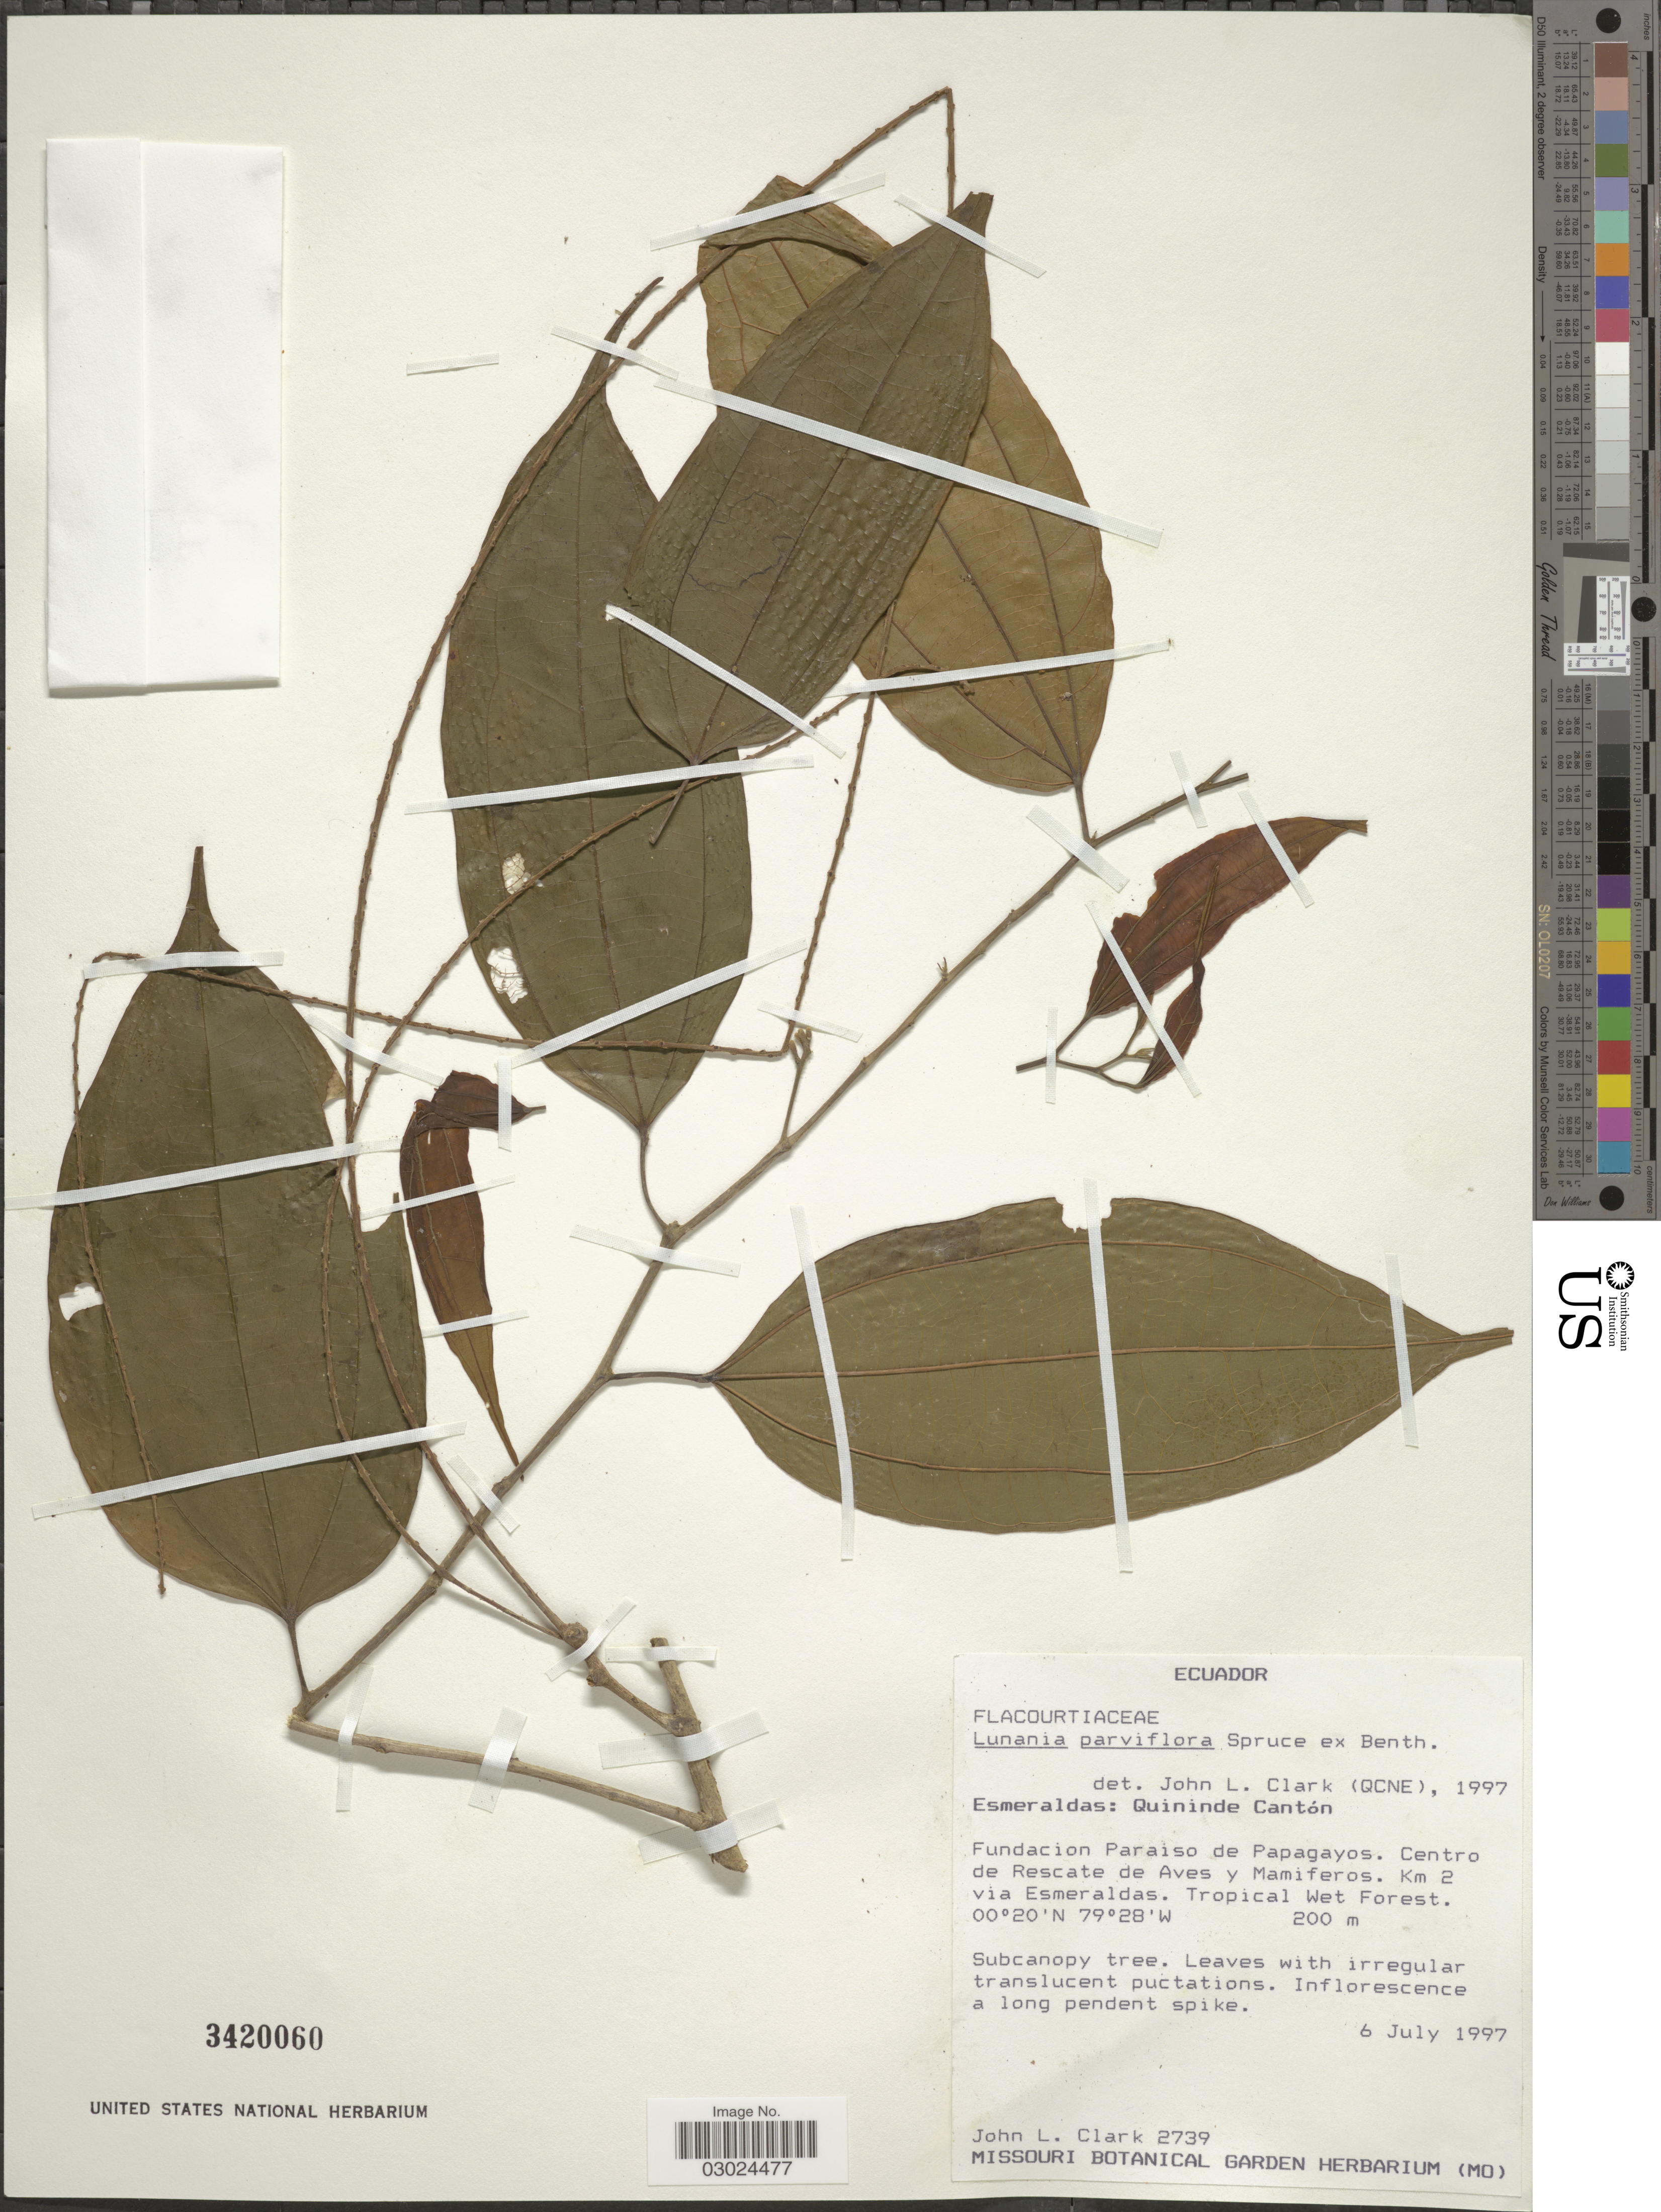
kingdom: Plantae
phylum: Tracheophyta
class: Magnoliopsida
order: Malpighiales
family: Salicaceae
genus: Lunania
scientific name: Lunania parviflora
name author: Spruce ex Benth.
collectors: J. L. Clark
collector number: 2739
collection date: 1997-07-06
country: Ecuador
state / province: Esmeraldas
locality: Quininde Cantón. Fundacion Paraiso de Papagayos. Centro de Rescate de Aves y Mamiferos. Km 2 via Esmeraldas.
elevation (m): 200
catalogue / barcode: US 3420060